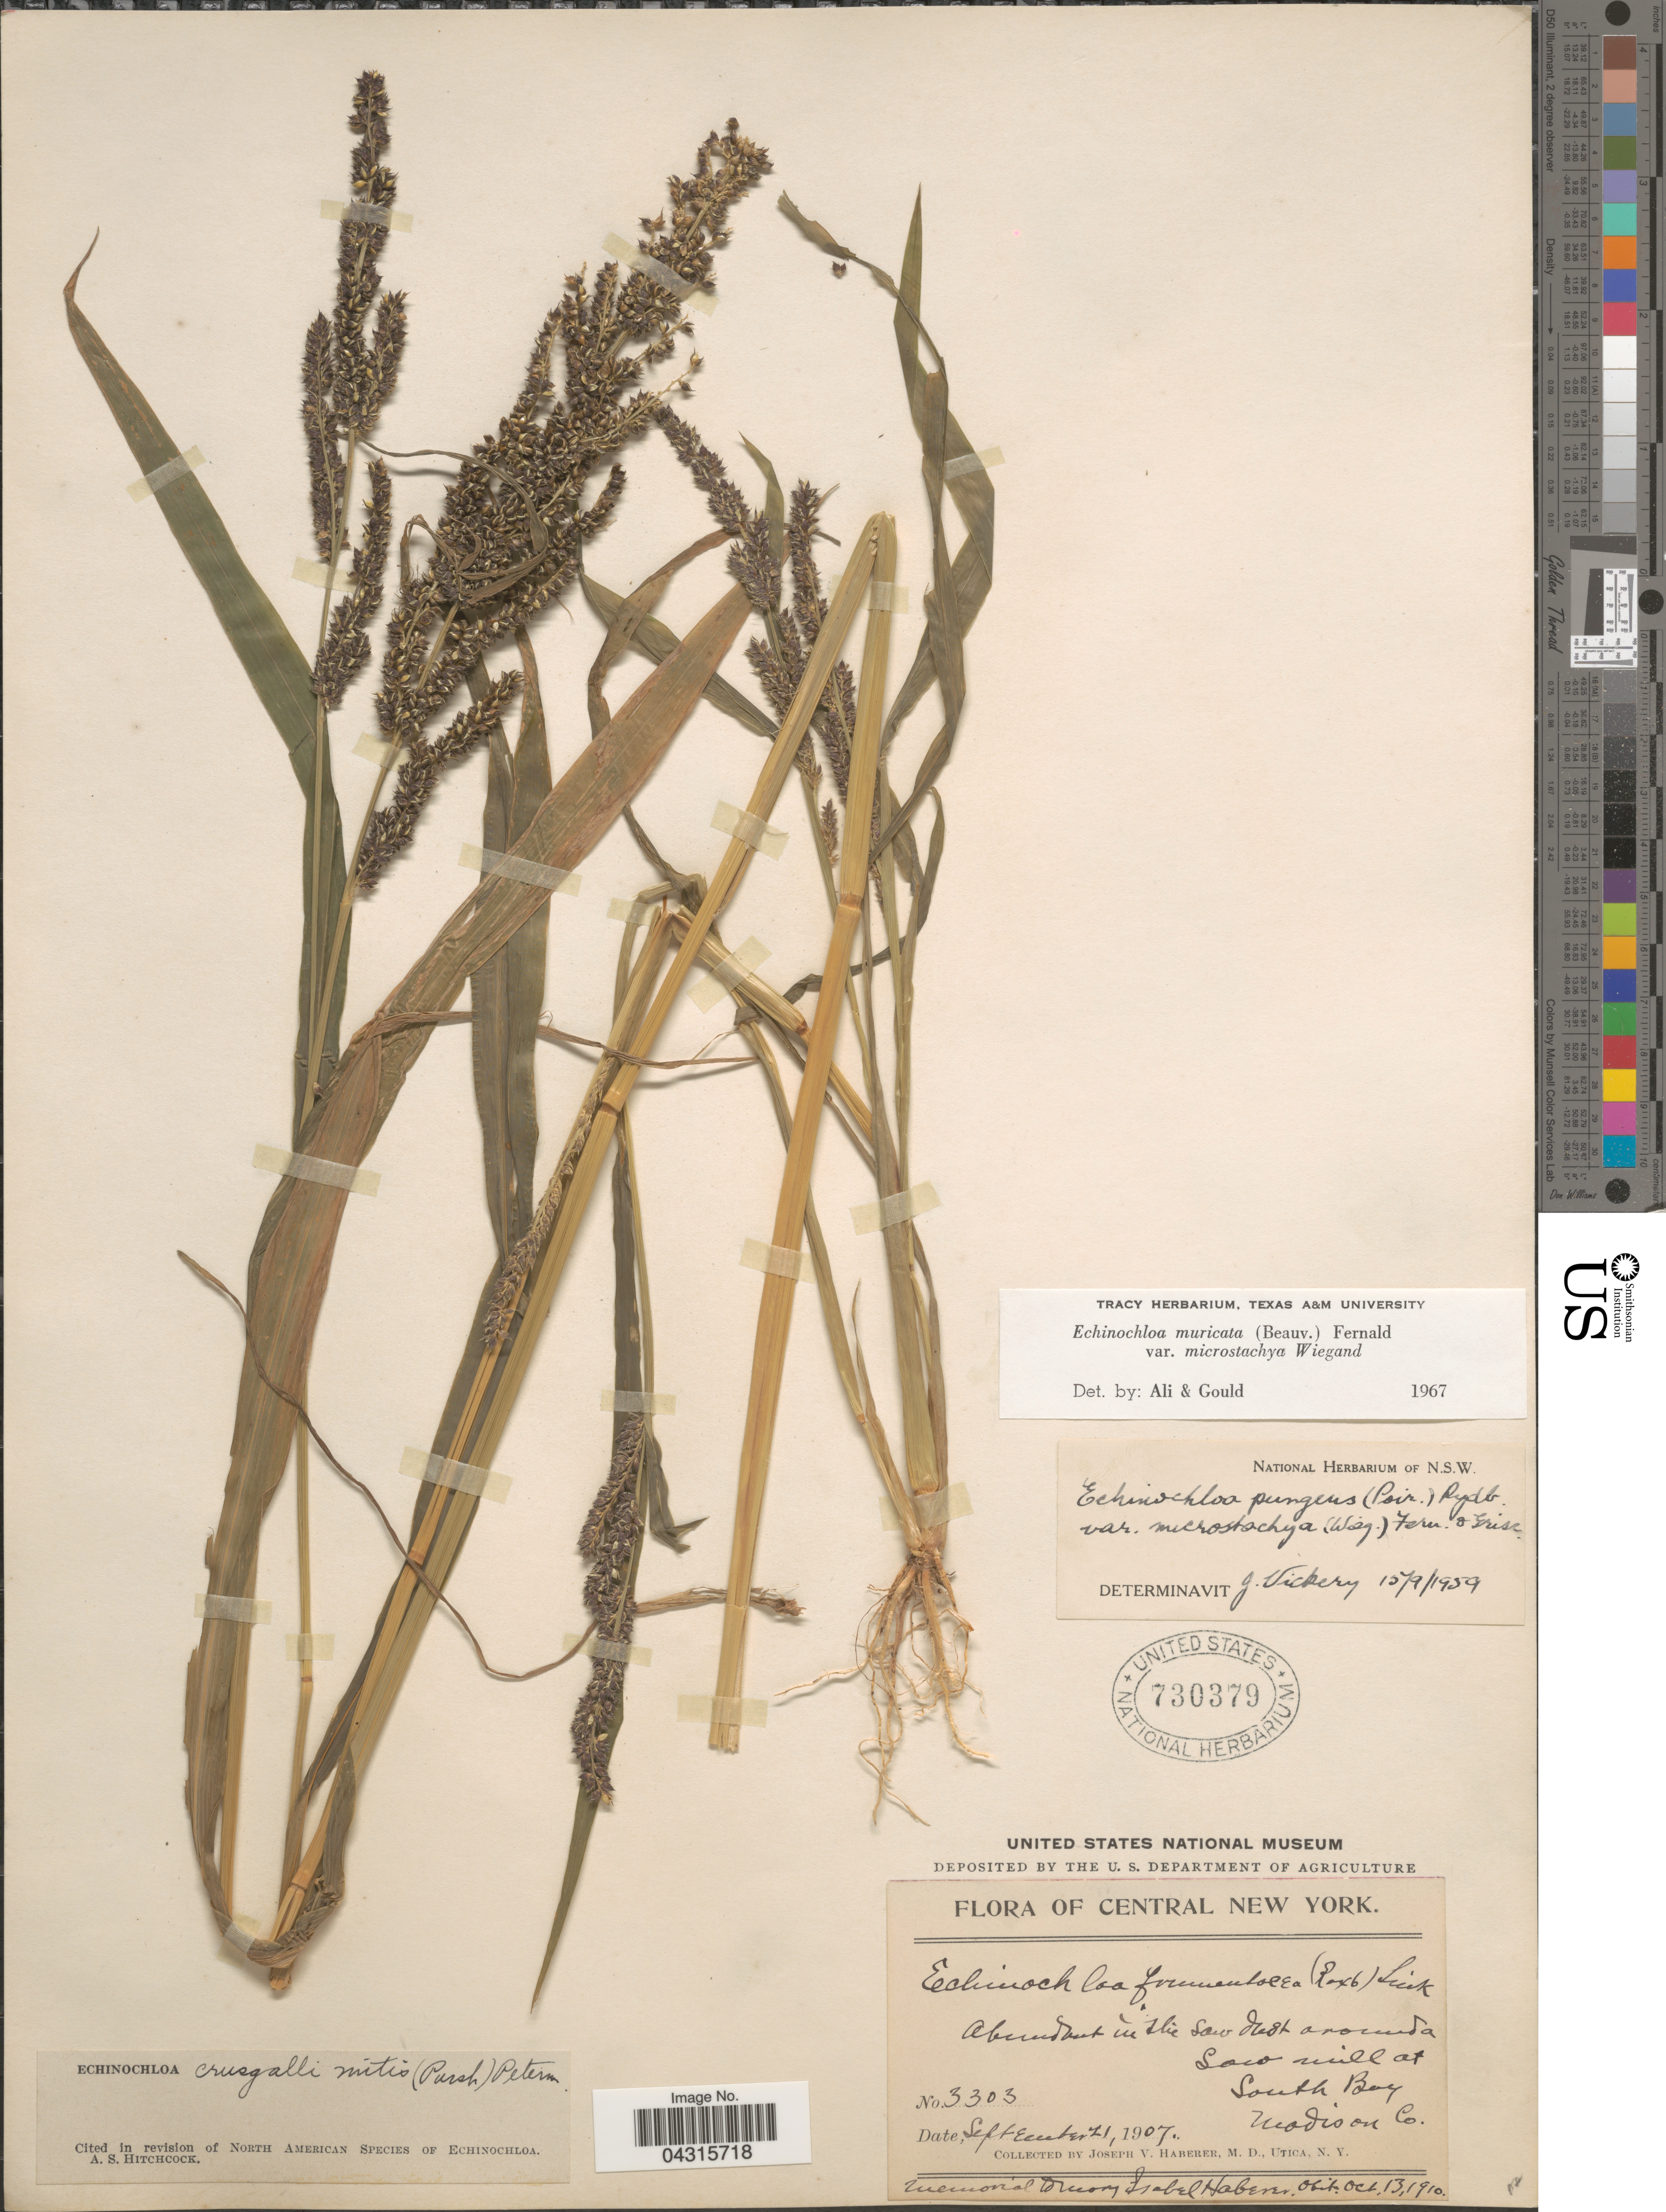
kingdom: Plantae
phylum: Tracheophyta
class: Liliopsida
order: Poales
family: Poaceae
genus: Echinochloa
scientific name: Echinochloa muricata var. microstachya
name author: Wiegand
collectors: J. V. Haberer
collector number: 3303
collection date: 1907-09-21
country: United States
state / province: New York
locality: Central New York. Abundant in Slie Saw dust around a Saw mill at South Bay. Madison Co.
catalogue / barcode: US 730379